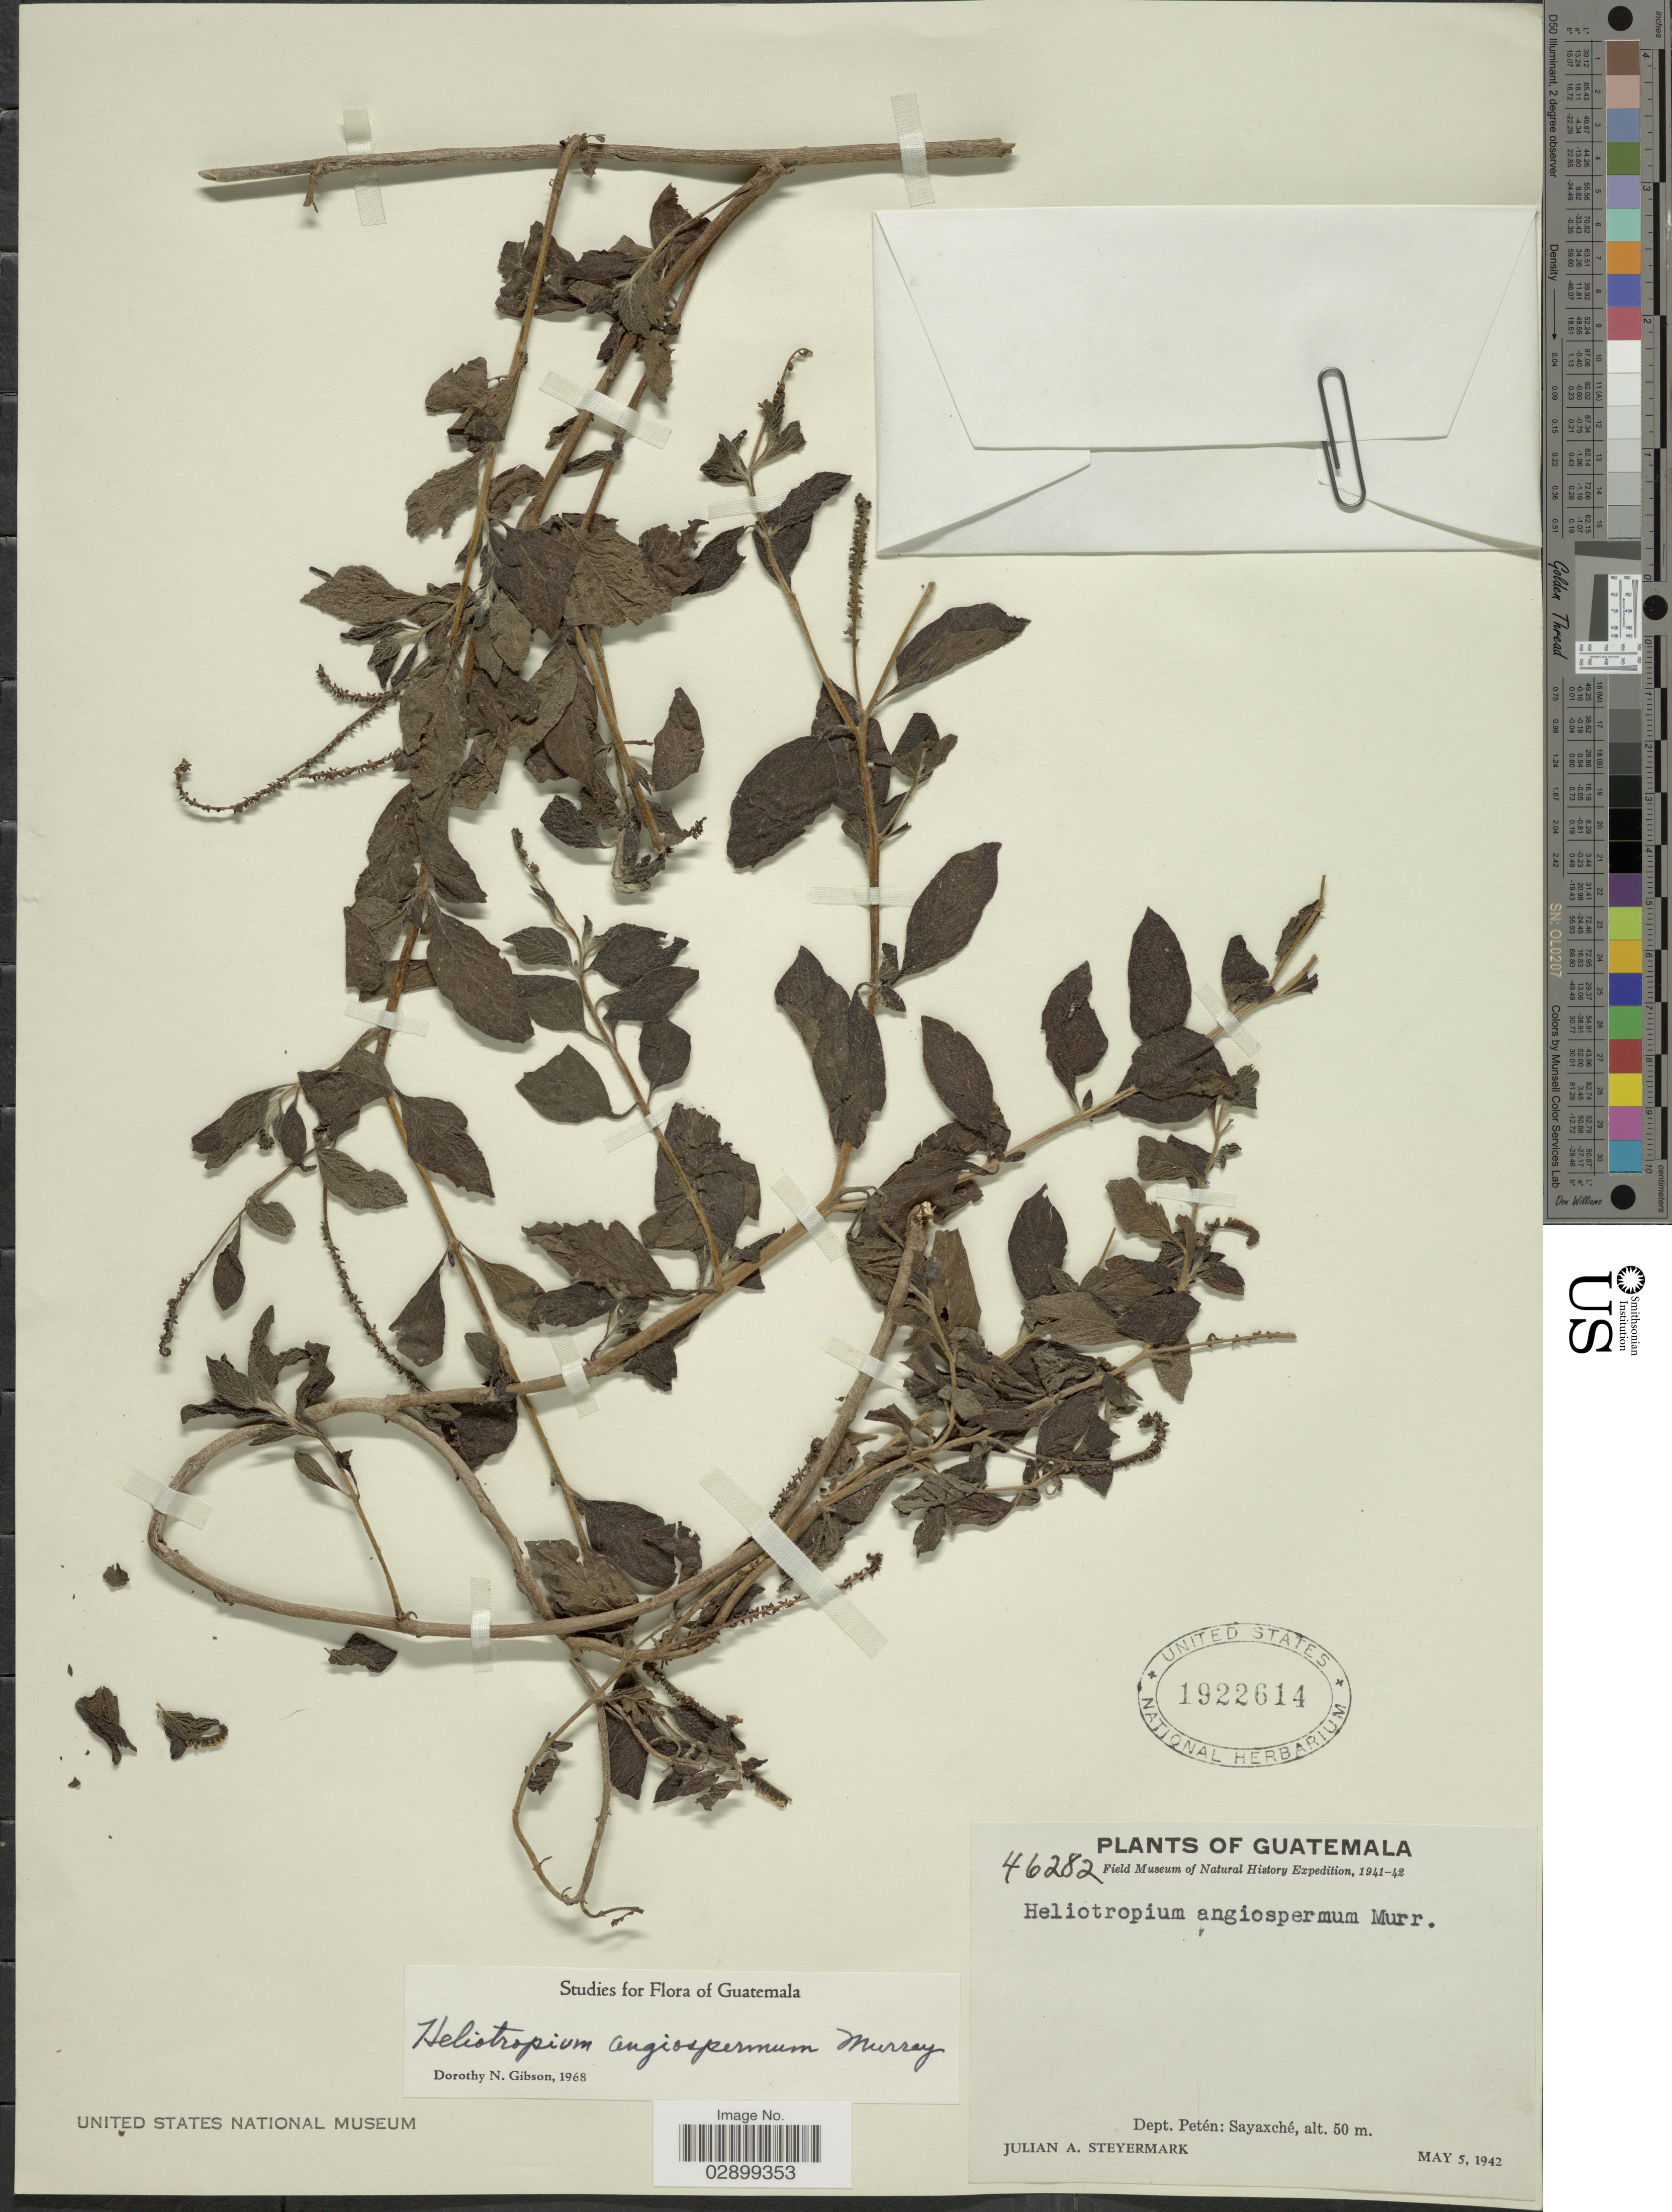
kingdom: Plantae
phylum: Tracheophyta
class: Magnoliopsida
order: Boraginales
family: Heliotropiaceae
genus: Heliotropium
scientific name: Heliotropium angiospermum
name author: Murray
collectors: J. Steyermark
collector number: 46282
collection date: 1942-05-05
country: Guatemala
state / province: El Petén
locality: Dept. Petén: Sayaxché.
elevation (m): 50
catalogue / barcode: US 1922614